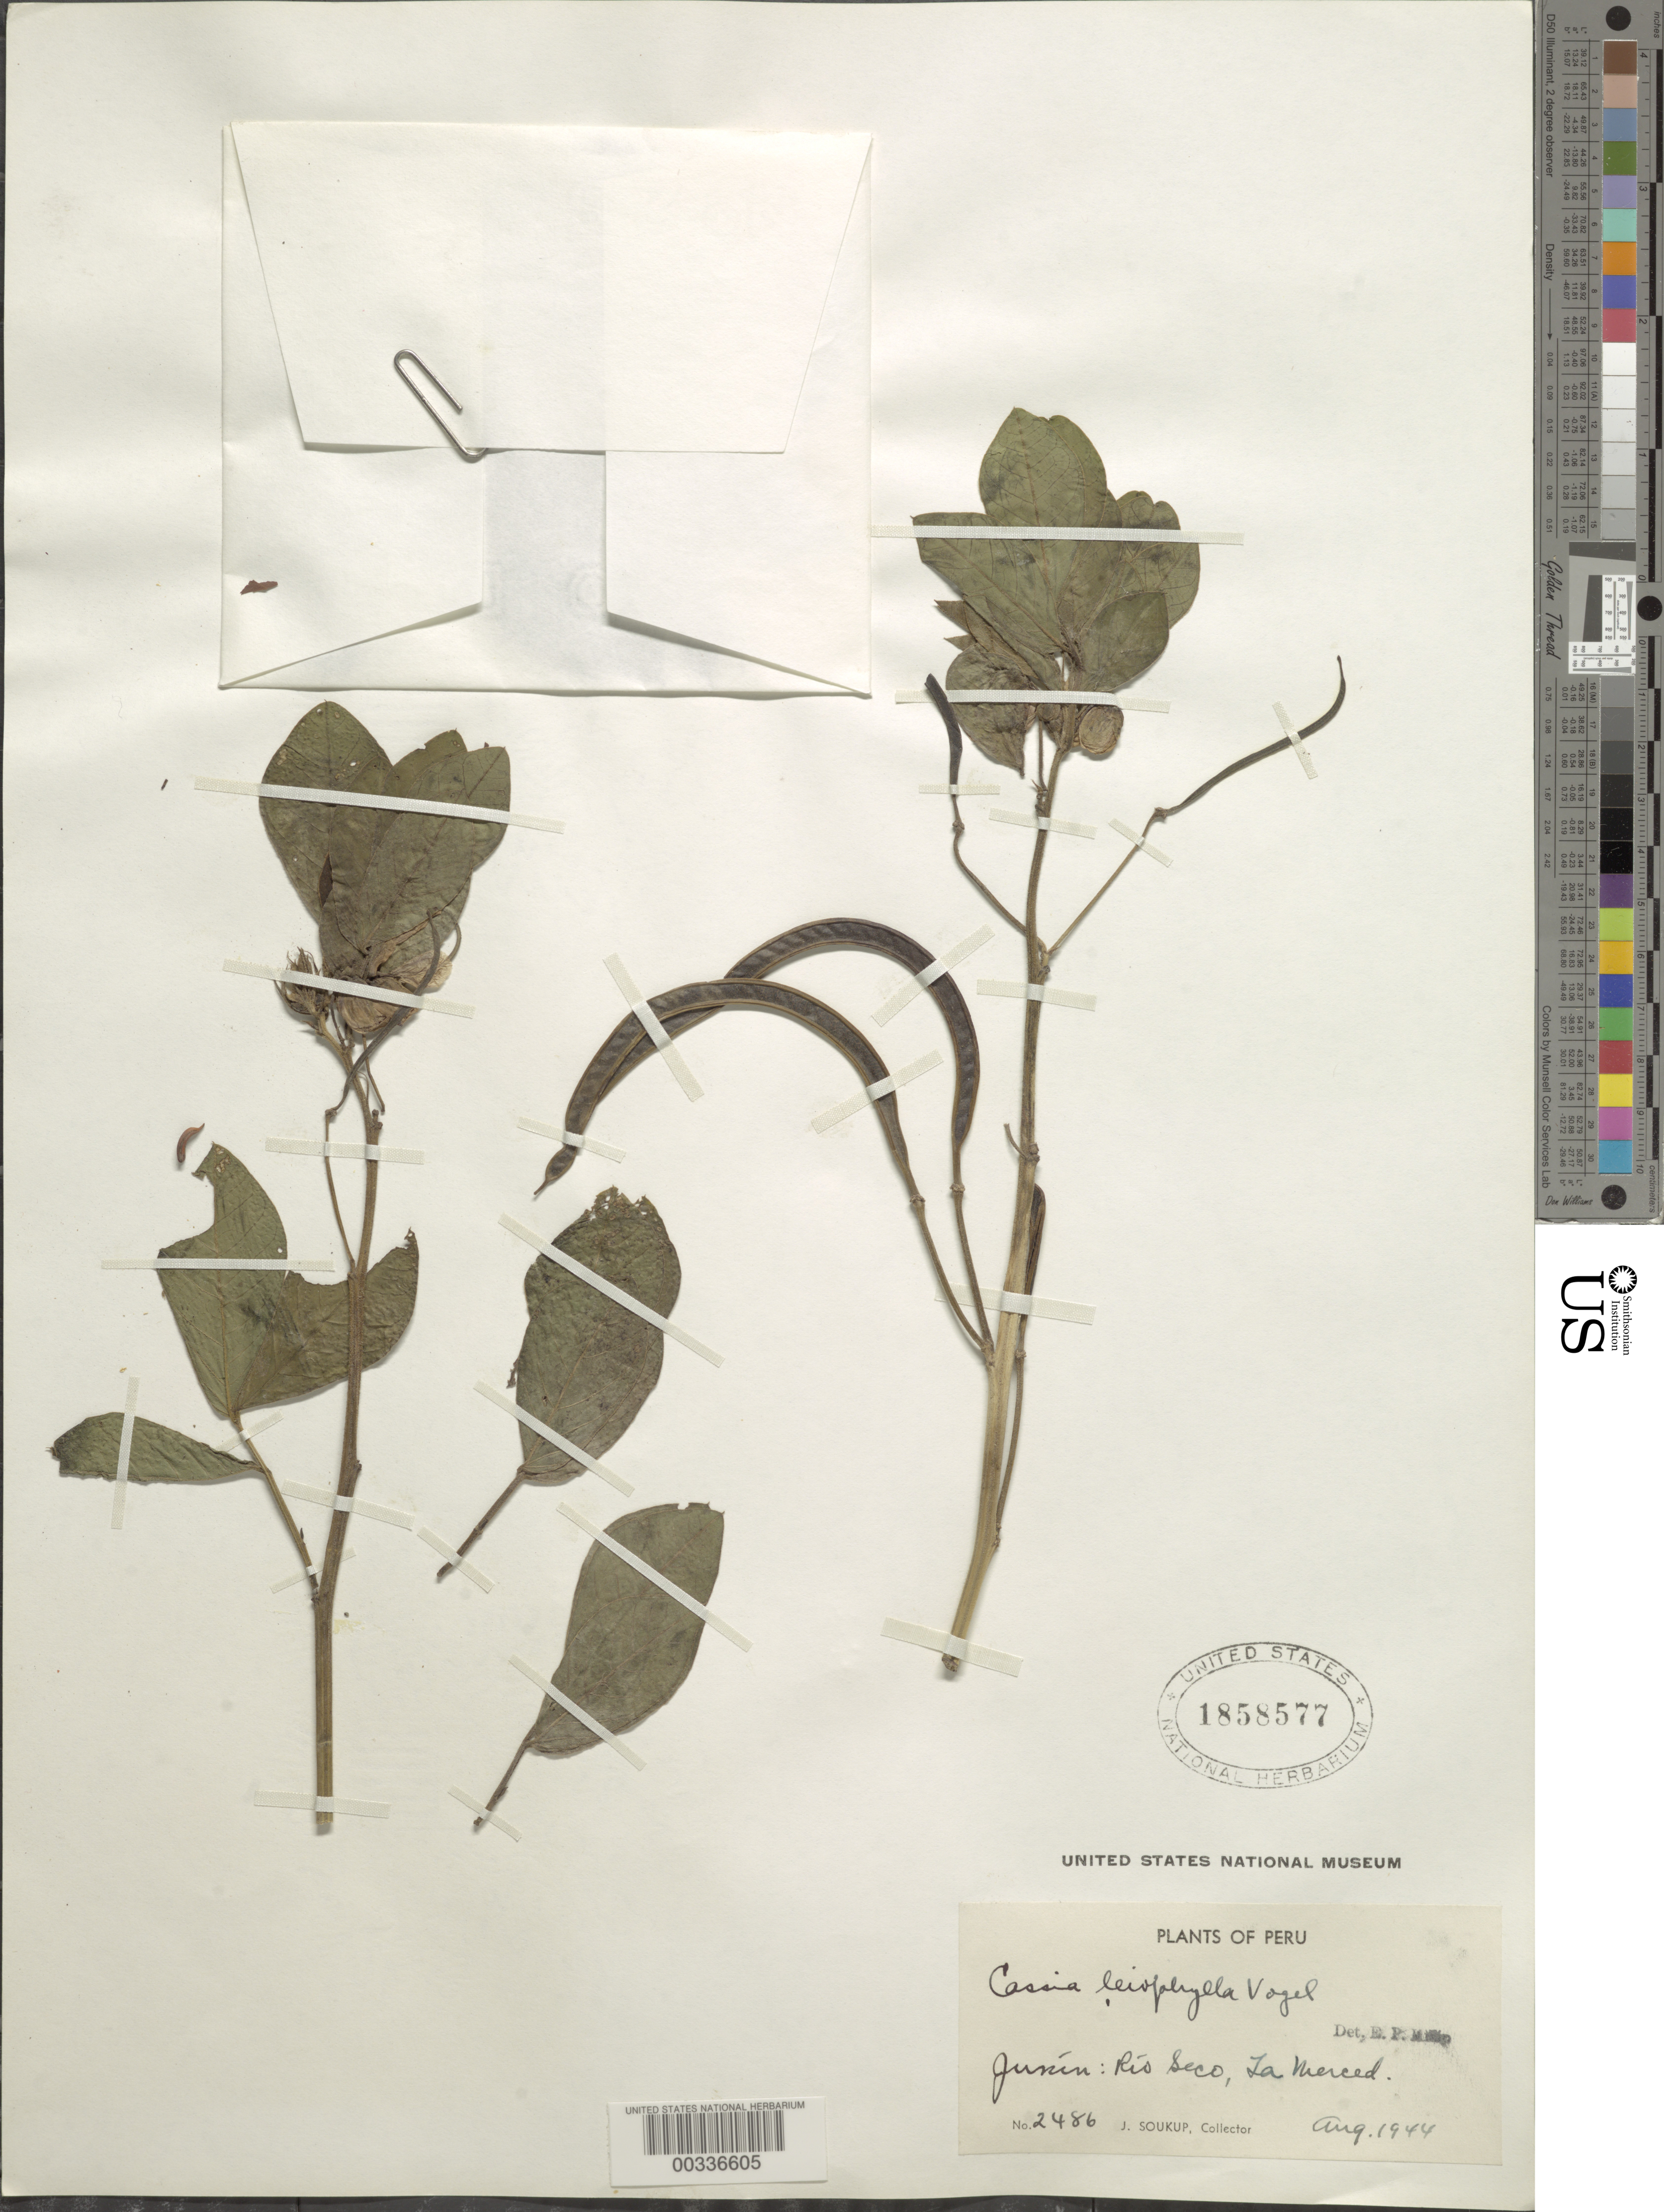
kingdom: Plantae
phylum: Tracheophyta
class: Magnoliopsida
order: Fabales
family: Fabaceae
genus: Senna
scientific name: Senna leiophylla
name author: (Vogel) H.S. Irwin & Barneby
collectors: J. J. Soukup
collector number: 2486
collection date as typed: Aug 1944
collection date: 1944-08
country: Peru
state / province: Junín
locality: Rio seco, la merced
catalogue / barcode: US 1858577